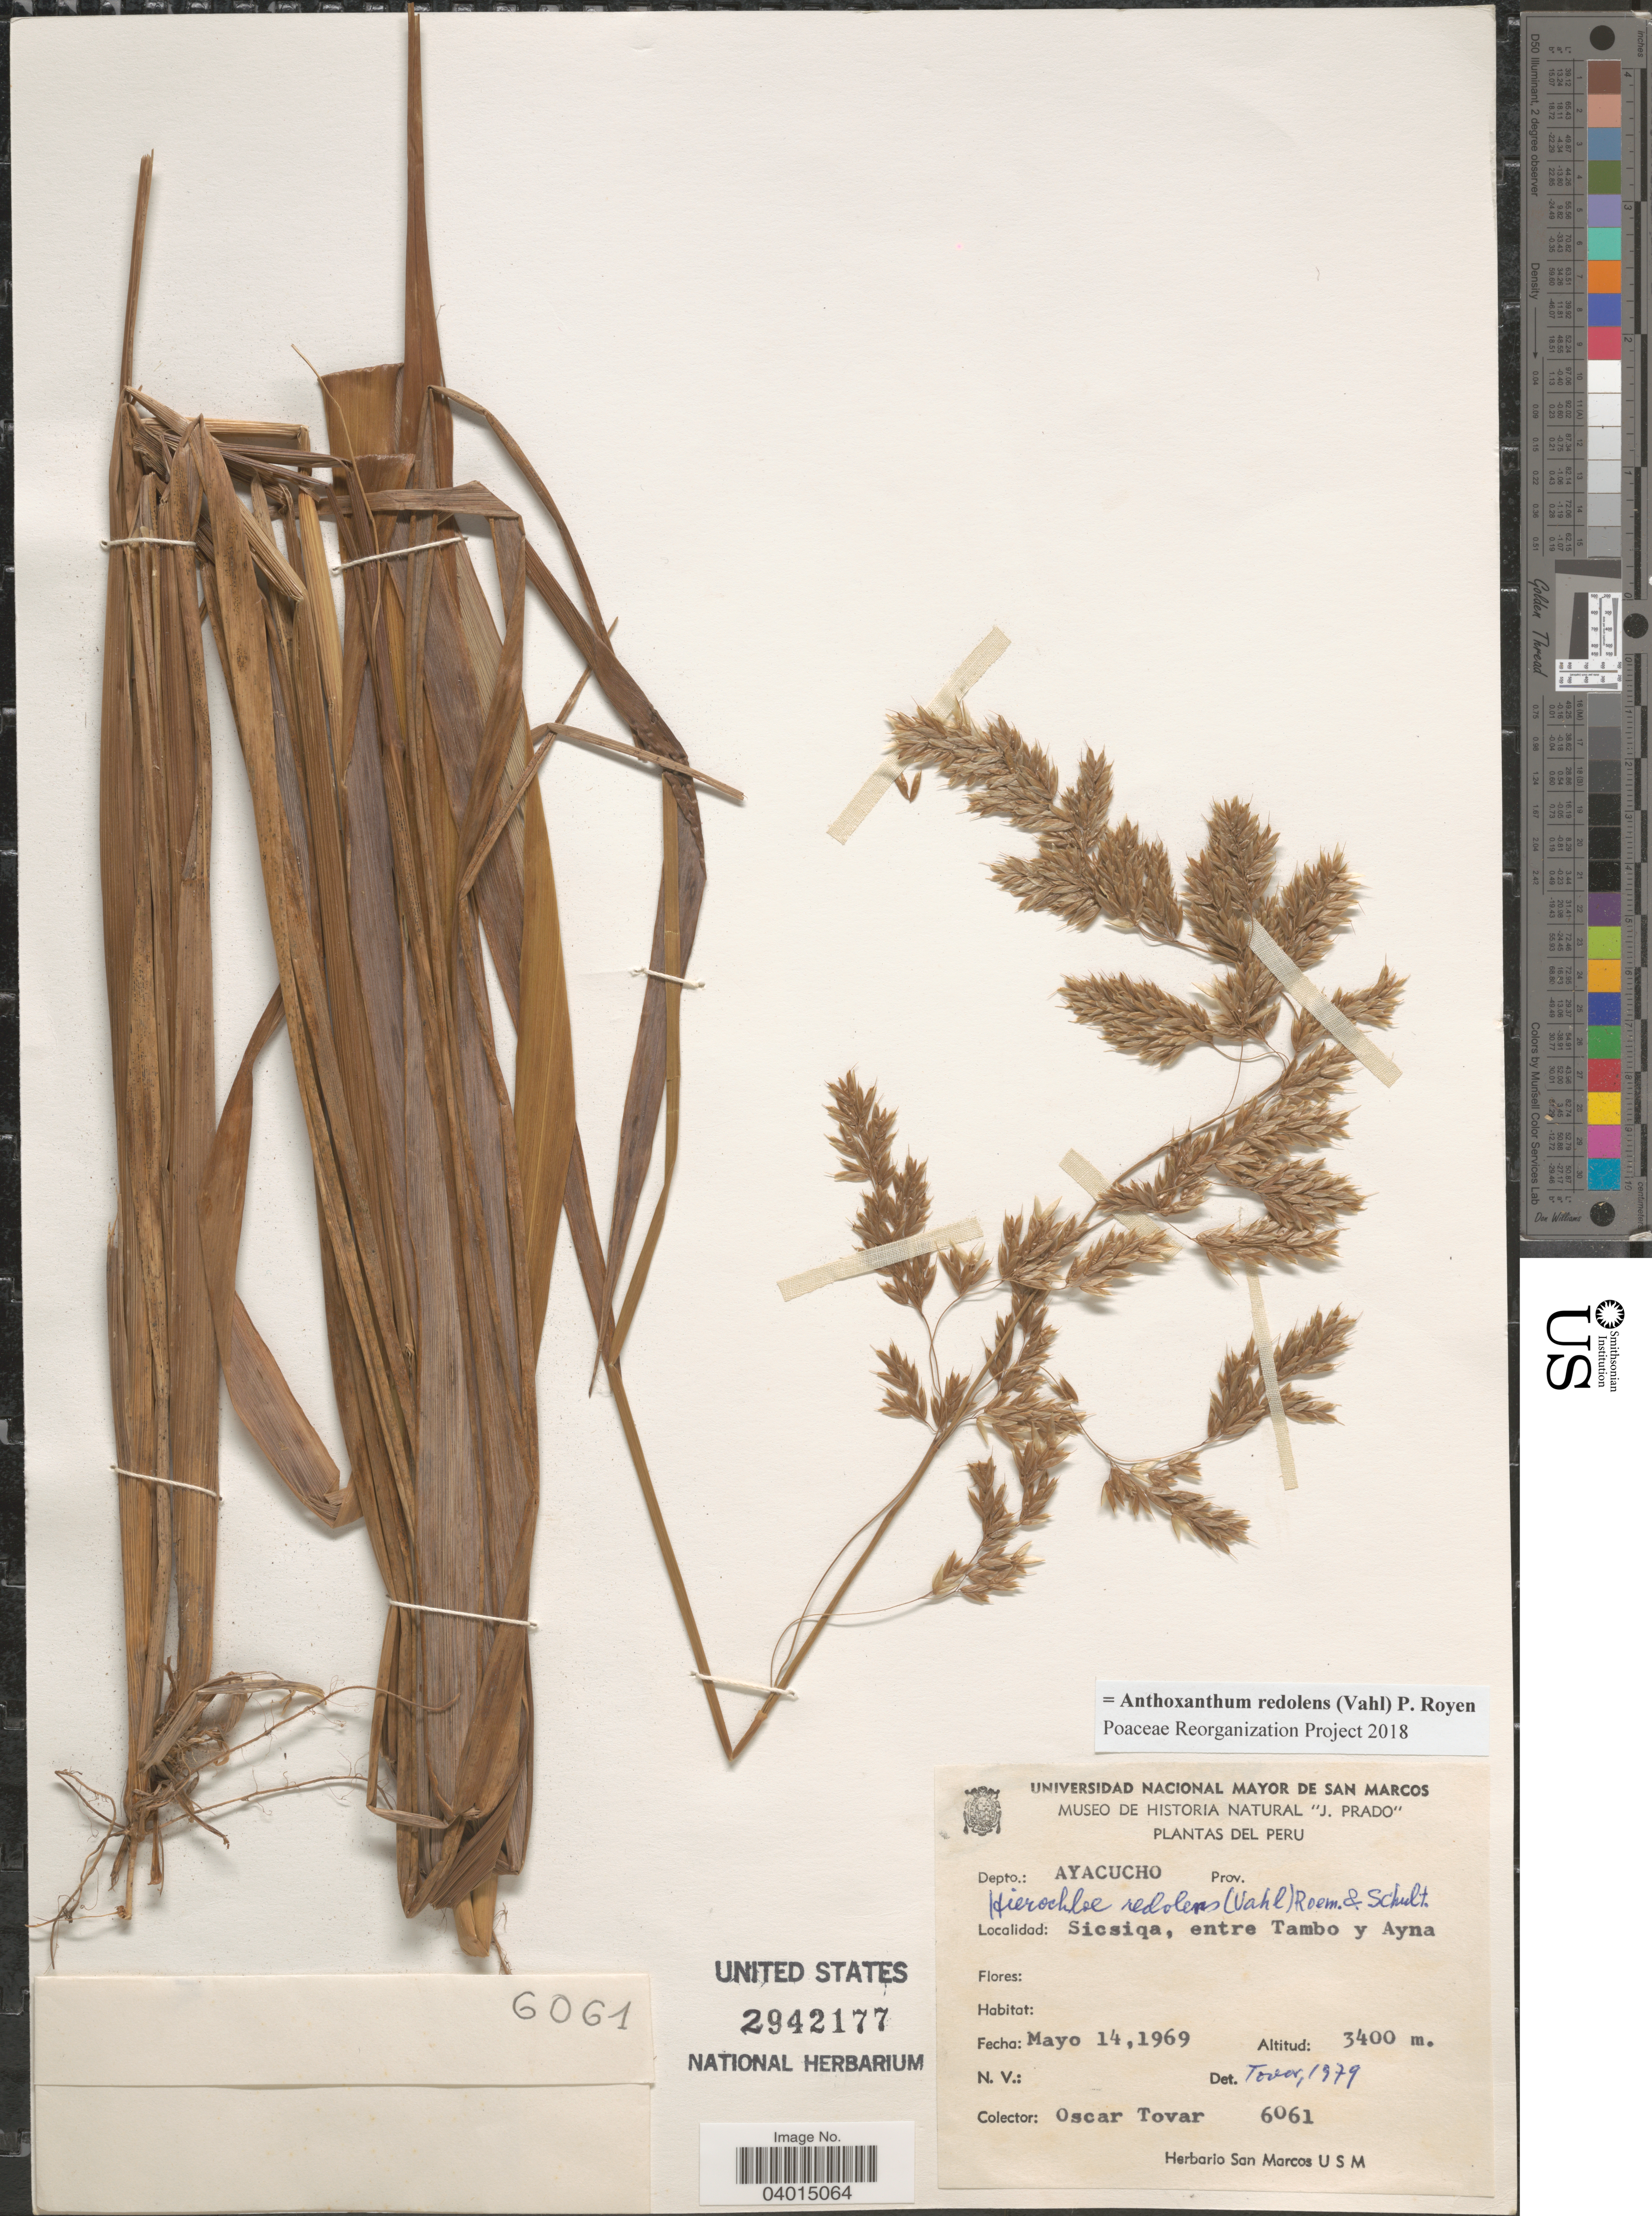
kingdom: Plantae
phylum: Tracheophyta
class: Liliopsida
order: Poales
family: Poaceae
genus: Anthoxanthum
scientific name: Anthoxanthum redolens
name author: (Vahl) P. Royen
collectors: Ó. Tovar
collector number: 6061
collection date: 1969-05-14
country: Peru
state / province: Ayacucho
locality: Depto.: Ayacucho. Sicsiqa, entre Tambo y Ayna.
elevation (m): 3400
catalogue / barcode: US 2942177